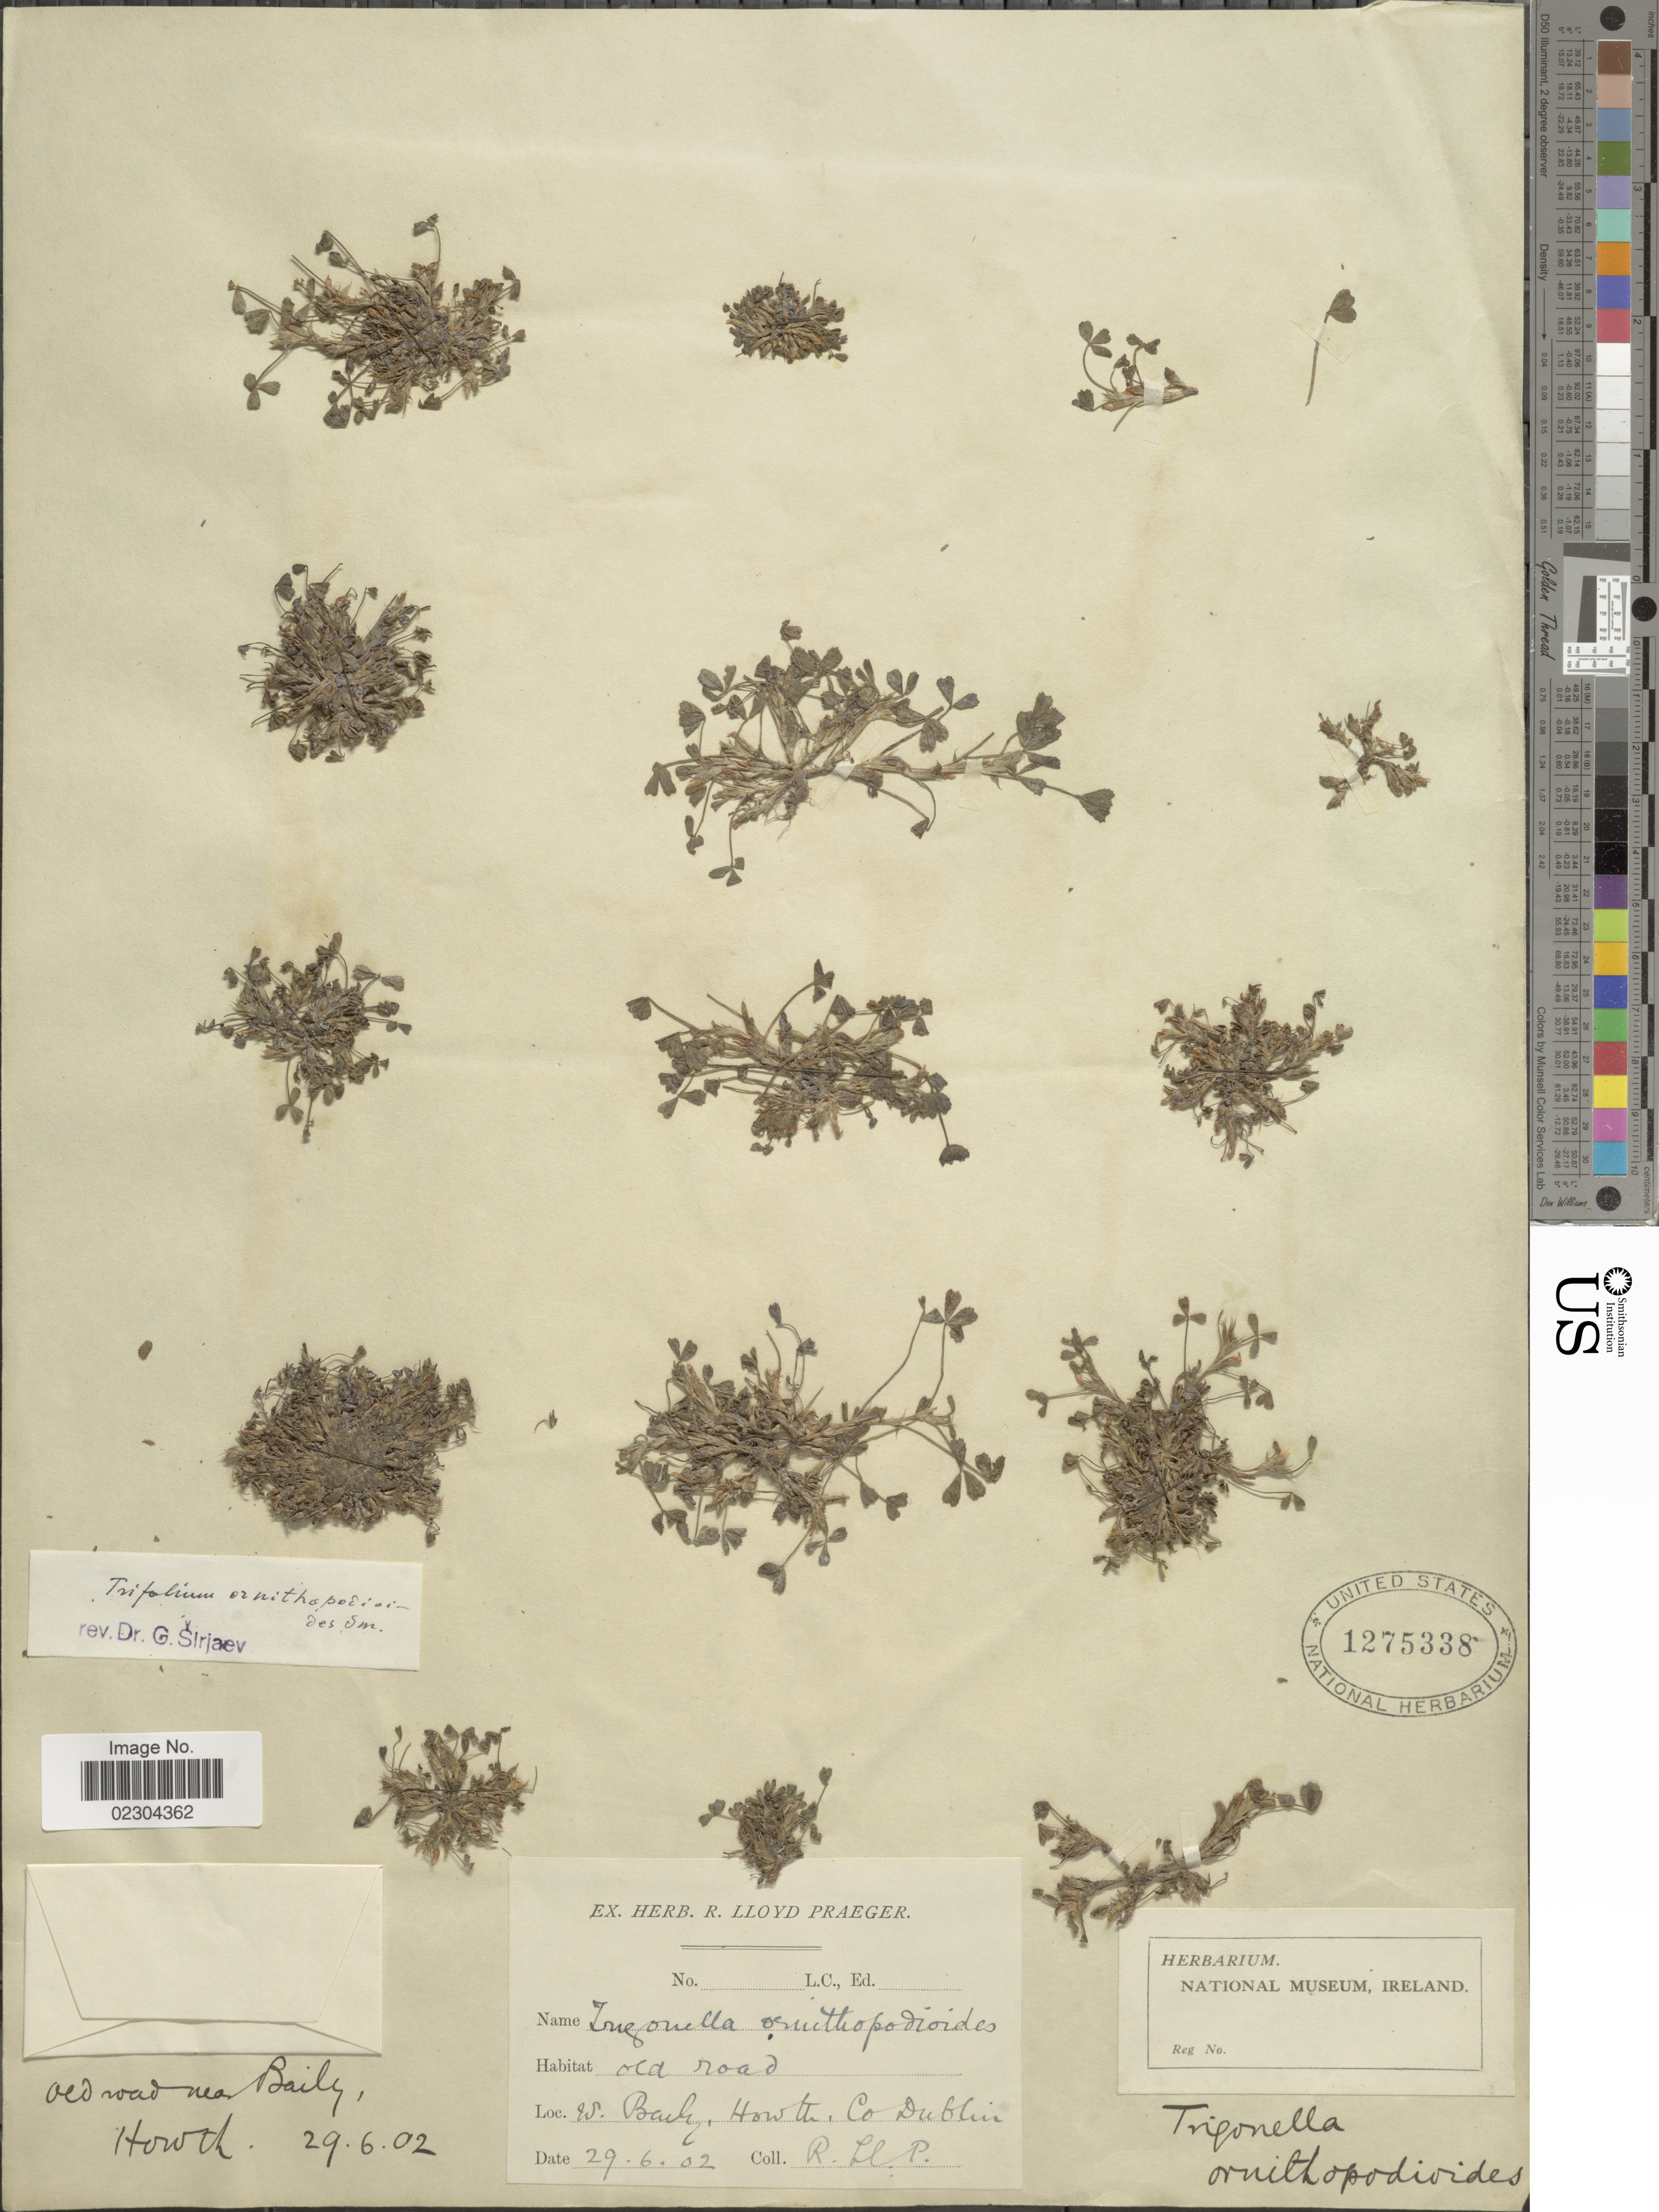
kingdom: Plantae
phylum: Tracheophyta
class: Magnoliopsida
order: Fabales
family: Fabaceae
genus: Trifolium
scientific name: Trifolium ornithopodioides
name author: (L.) Sm.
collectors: R. Praeger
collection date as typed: Transcribed d/m/y: 29/6/02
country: Ireland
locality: Id. Baily, Howth, Co. Dublin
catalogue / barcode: US 1275338